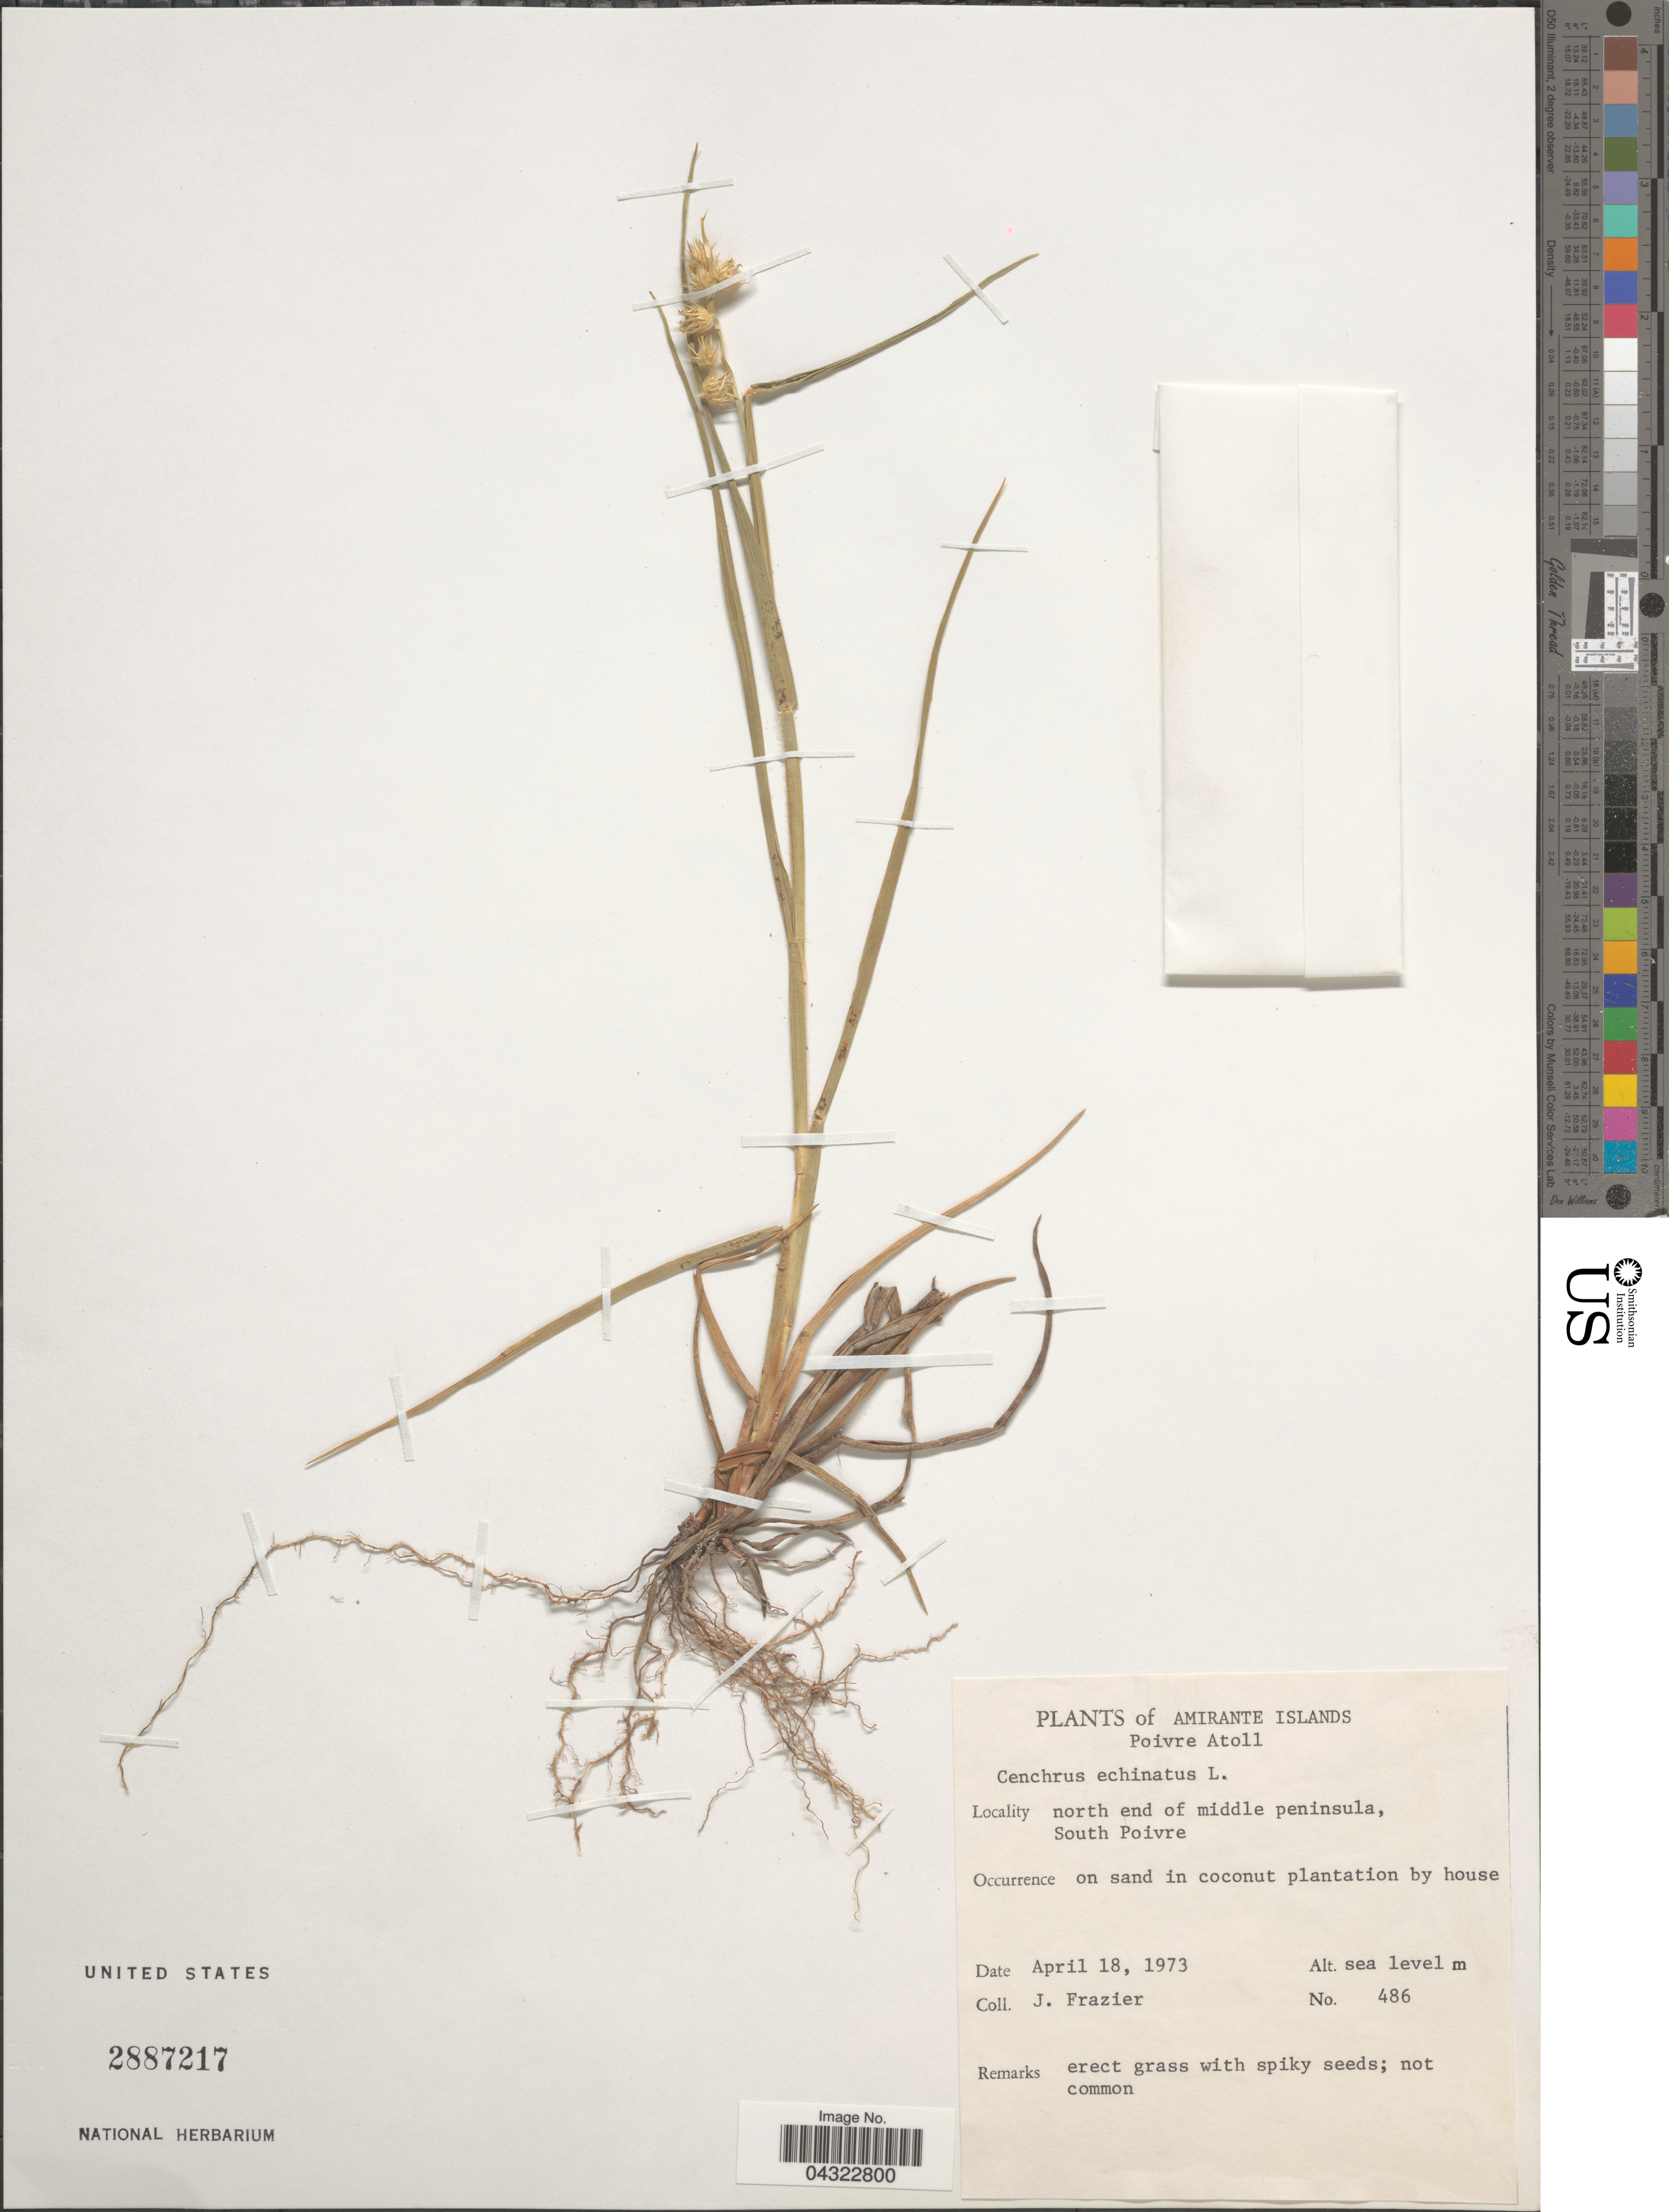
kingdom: Plantae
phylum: Tracheophyta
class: Liliopsida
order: Poales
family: Poaceae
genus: Cenchrus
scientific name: Cenchrus echinatus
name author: L.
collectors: J. Frazier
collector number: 486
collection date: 1973-04-18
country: Seychelles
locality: Amirante Islands. Poivre Atoll. North end of middle peninsula, South Poivre.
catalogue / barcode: US 2887217